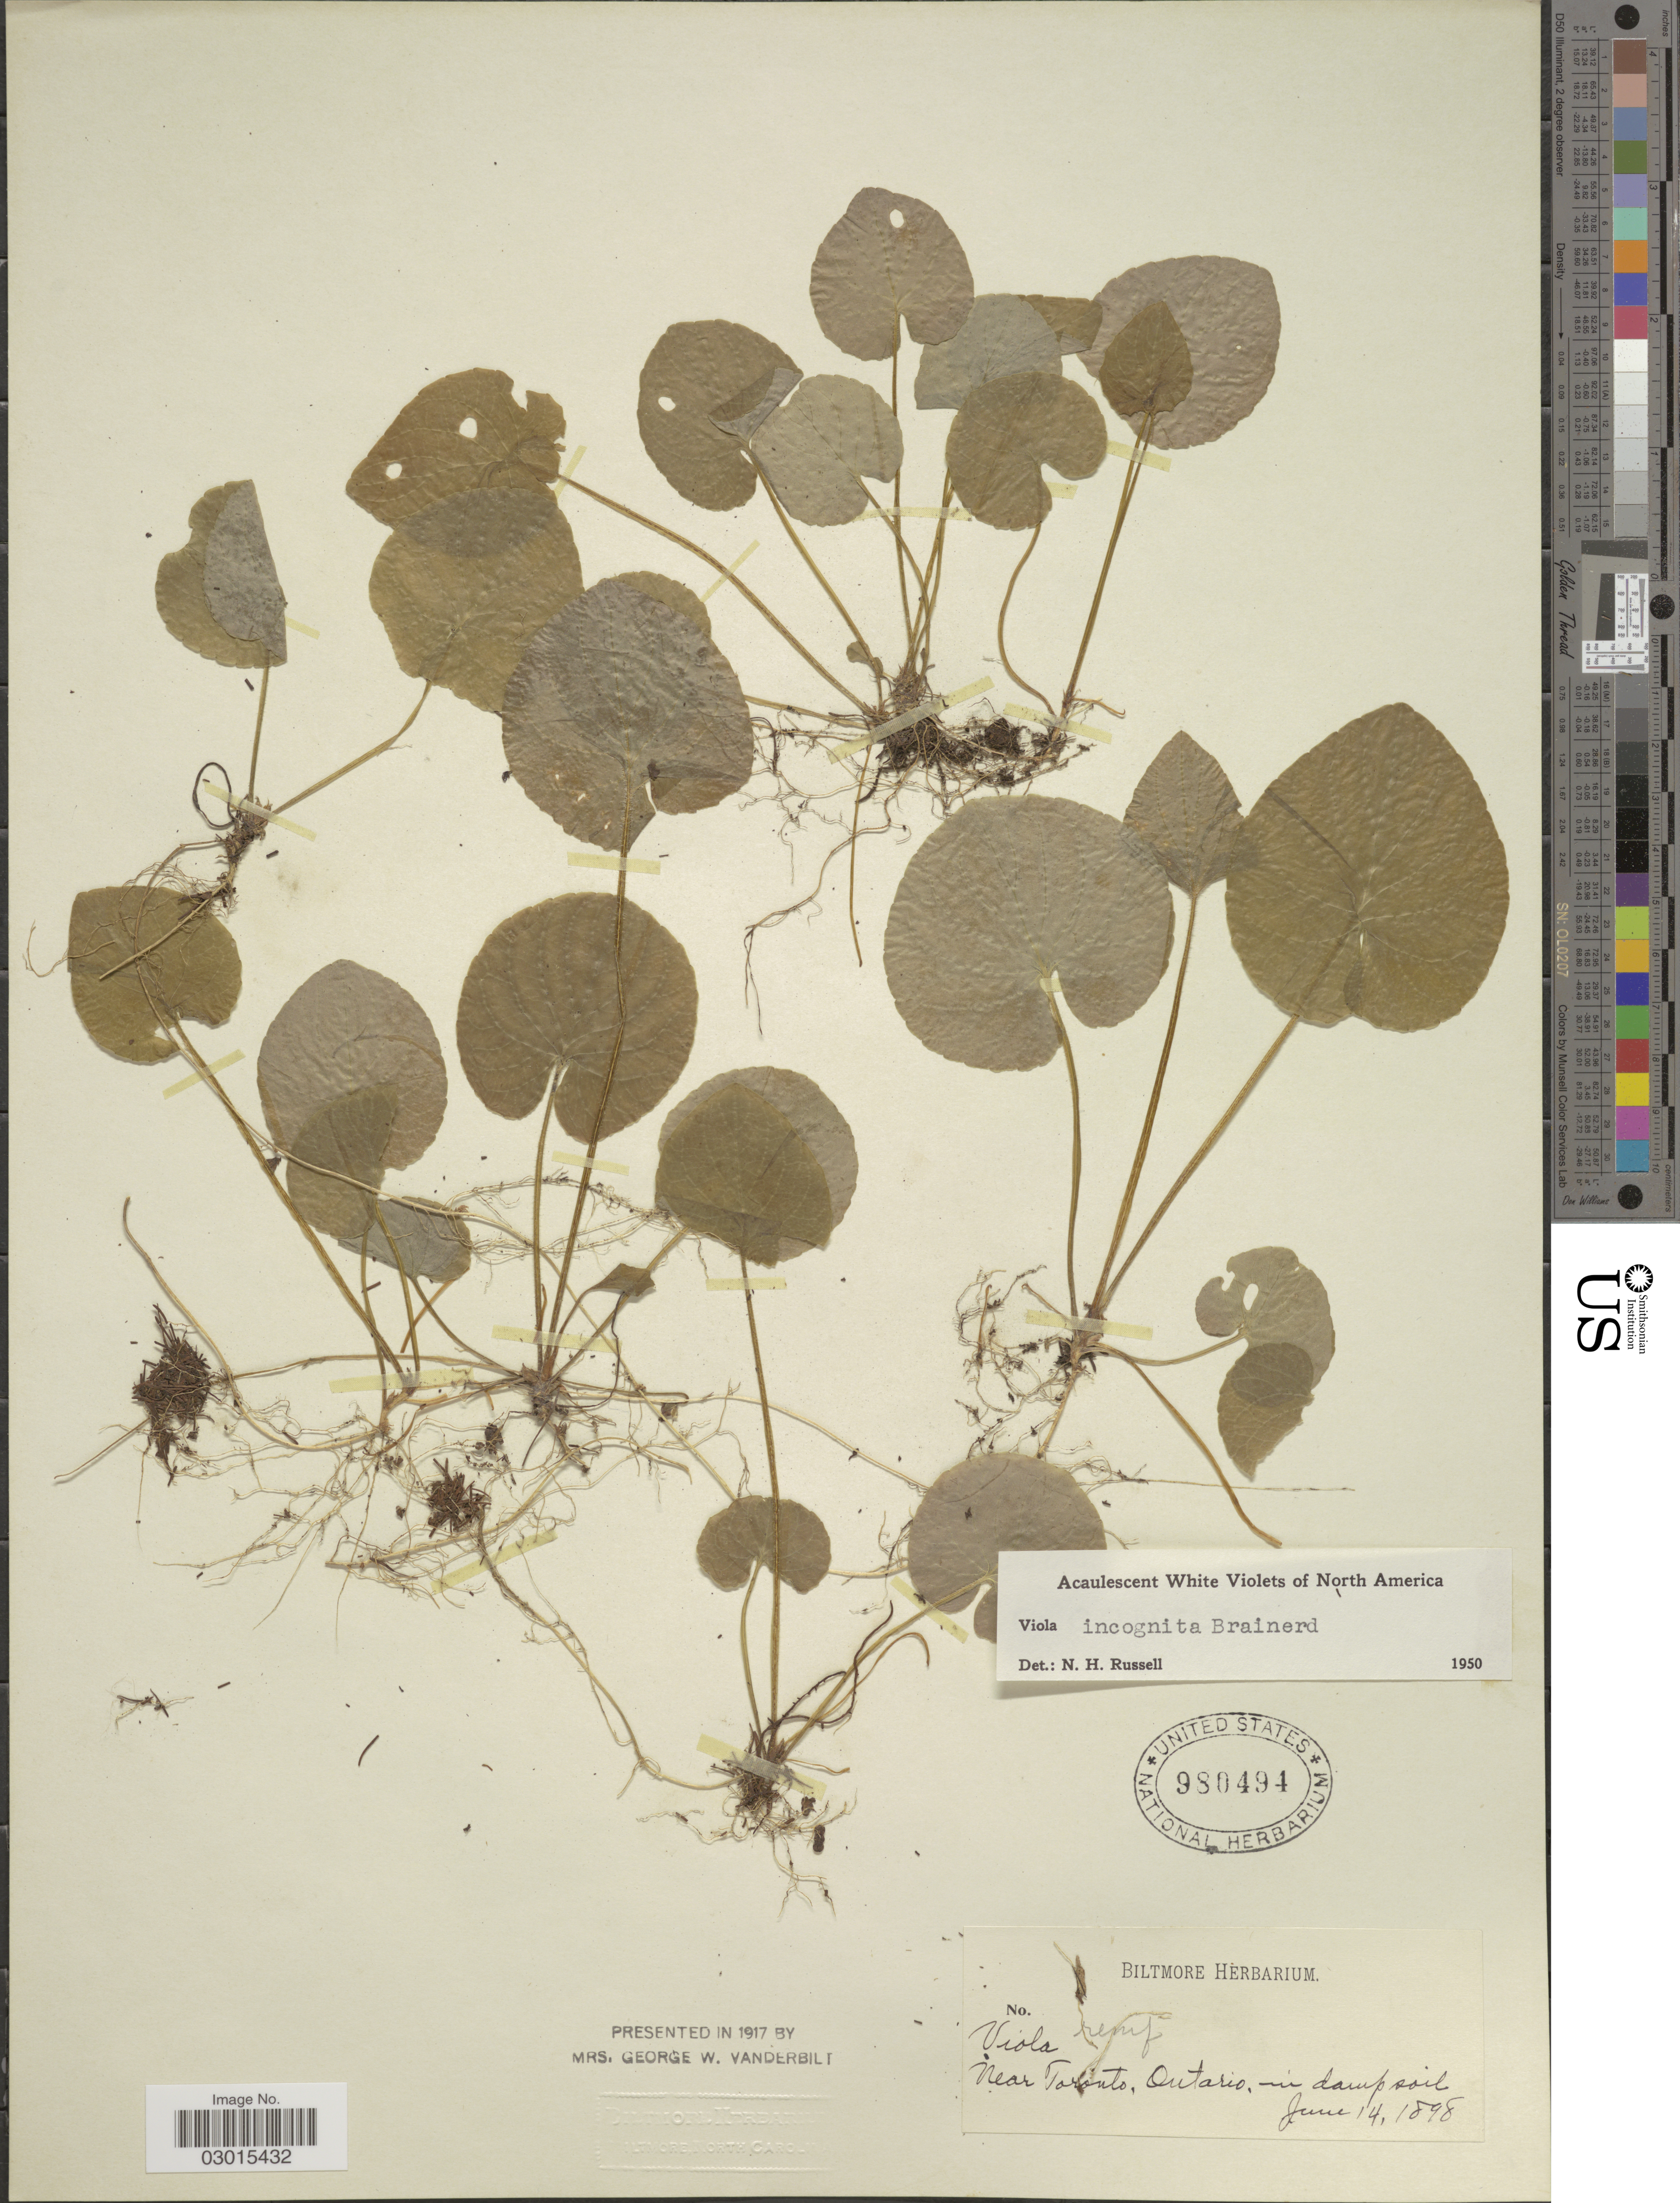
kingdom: Plantae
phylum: Tracheophyta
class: Magnoliopsida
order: Malpighiales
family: Violaceae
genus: Viola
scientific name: Viola incognita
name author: Brainerd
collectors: ex herb. Biltmore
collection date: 1898-06-14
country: Canada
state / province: Ontario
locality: Near Toronto.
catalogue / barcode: US 980494